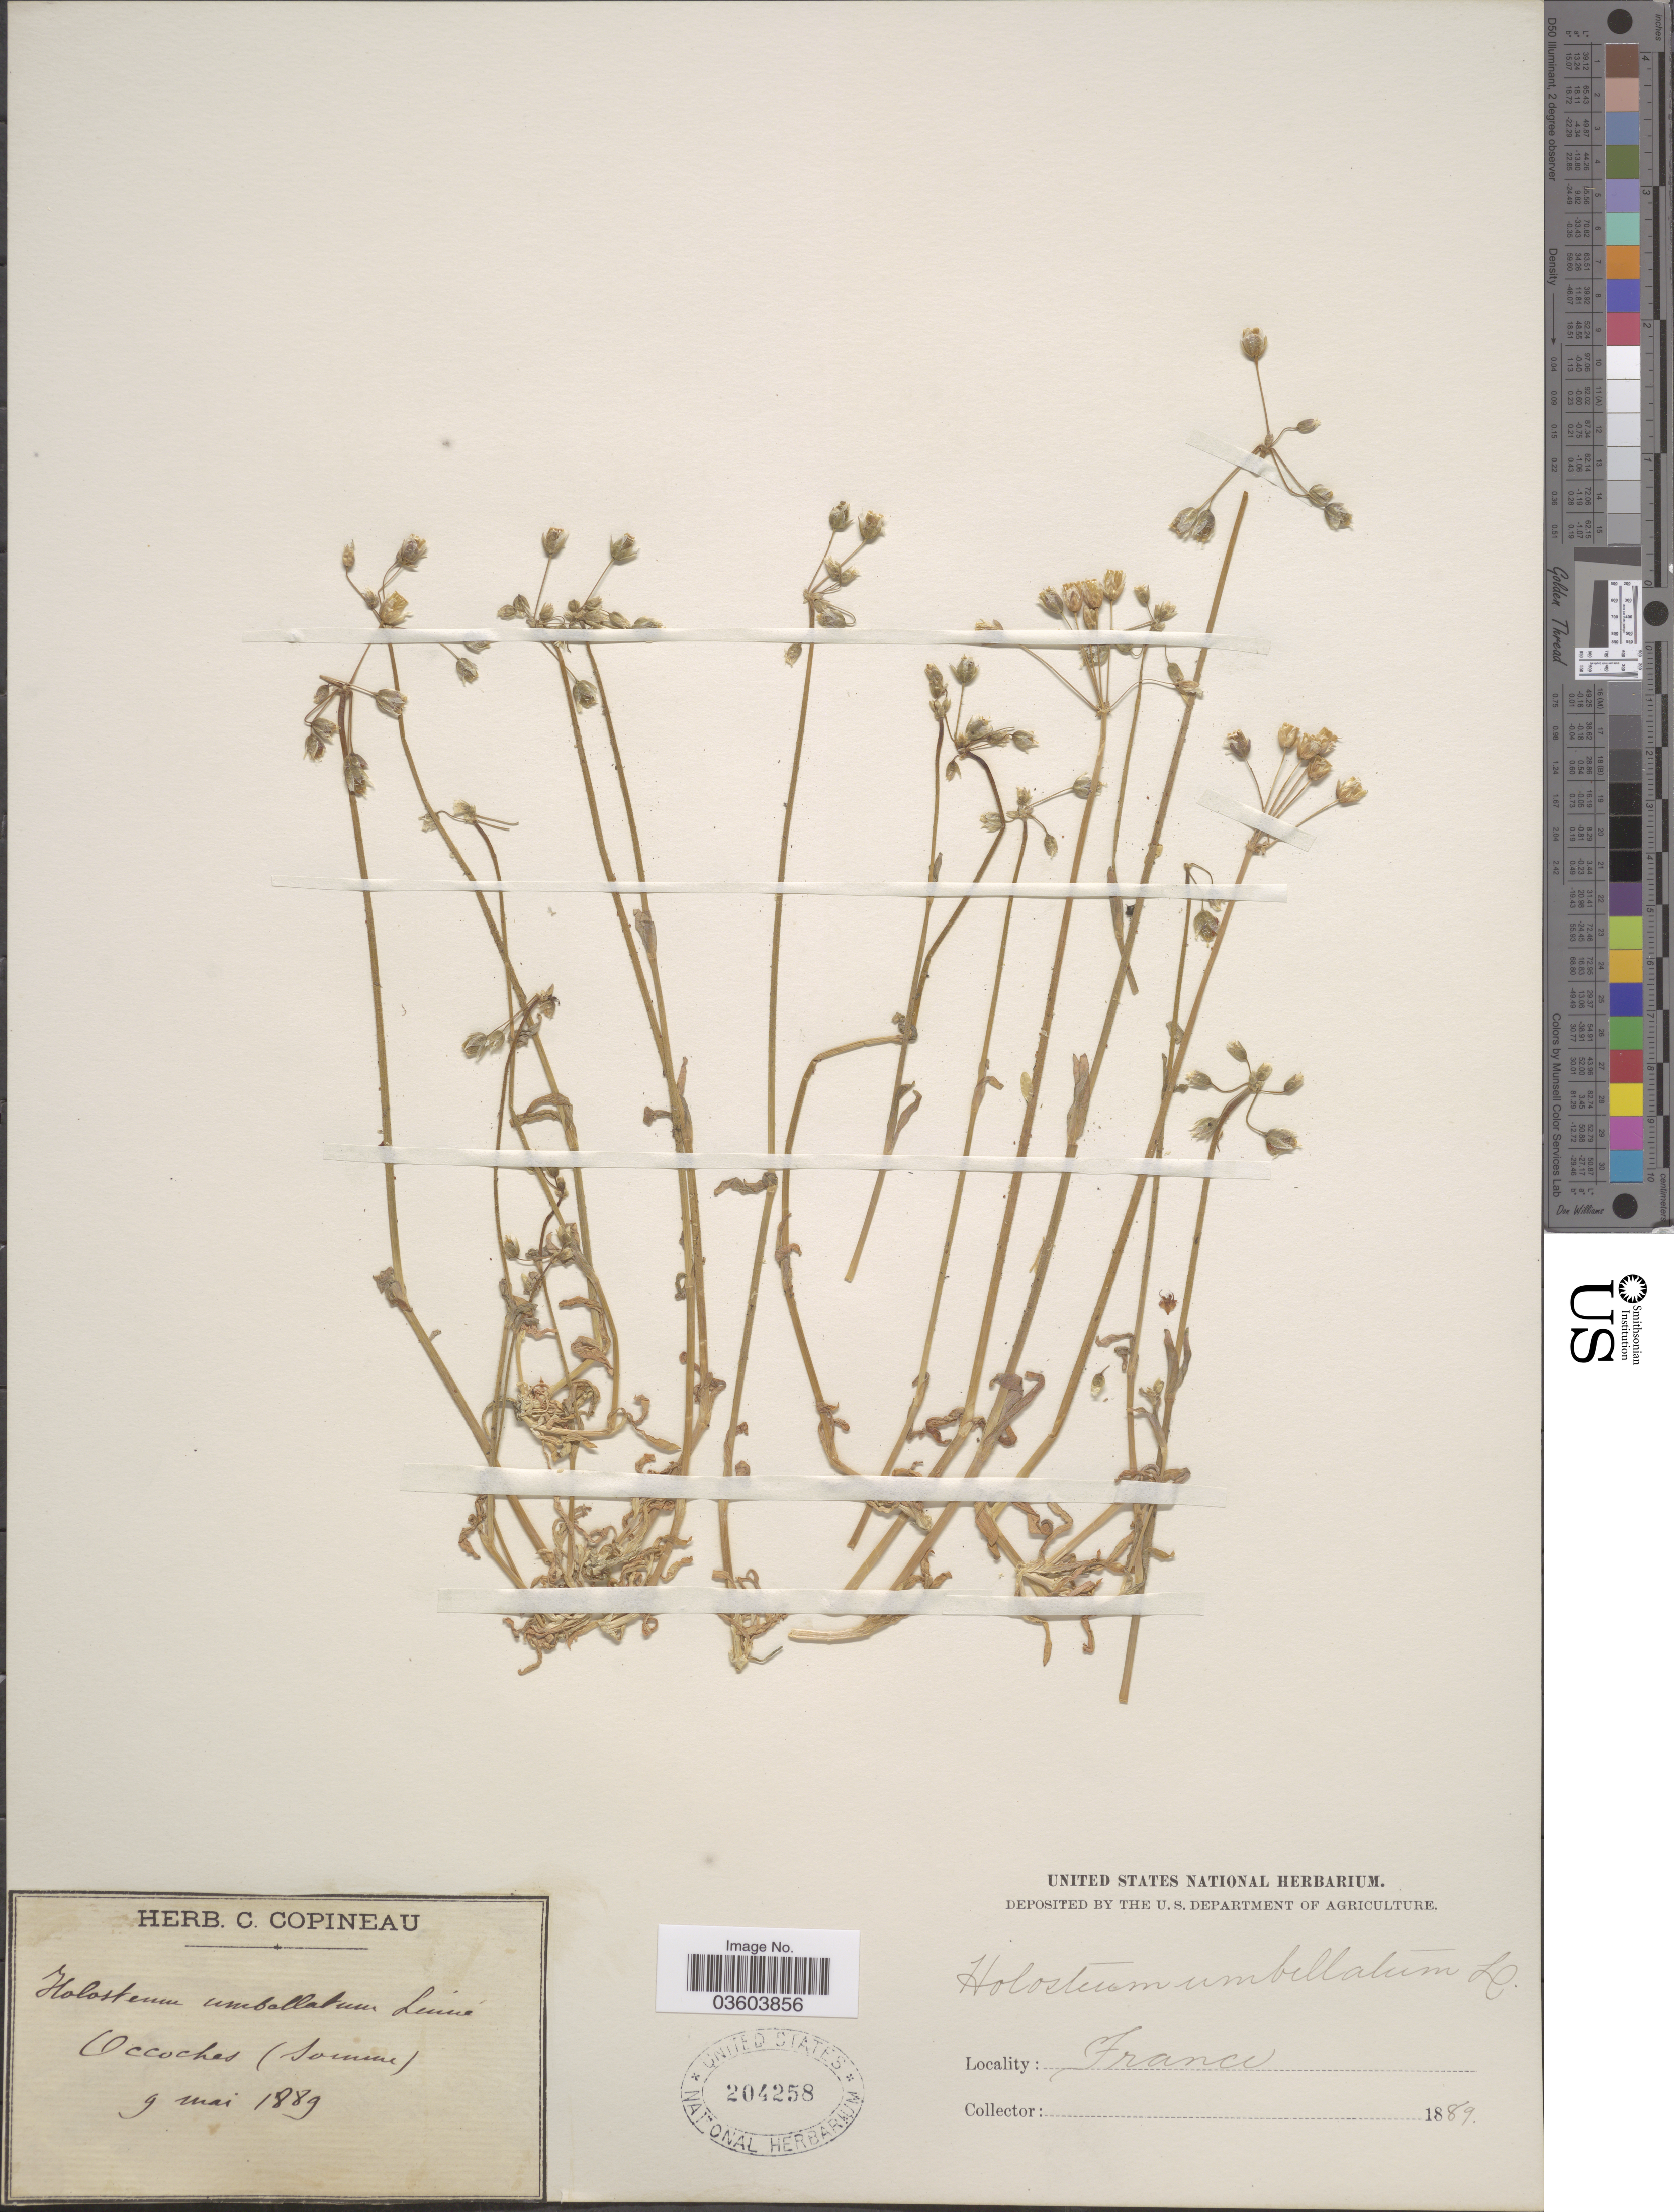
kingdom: Plantae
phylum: Tracheophyta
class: Magnoliopsida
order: Caryophyllales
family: Caryophyllaceae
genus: Holosteum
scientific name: Holosteum umbellatum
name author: L.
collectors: ex herb. C. Copineau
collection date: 1889-05-09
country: France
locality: Occoches (Somme).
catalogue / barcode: US 204258